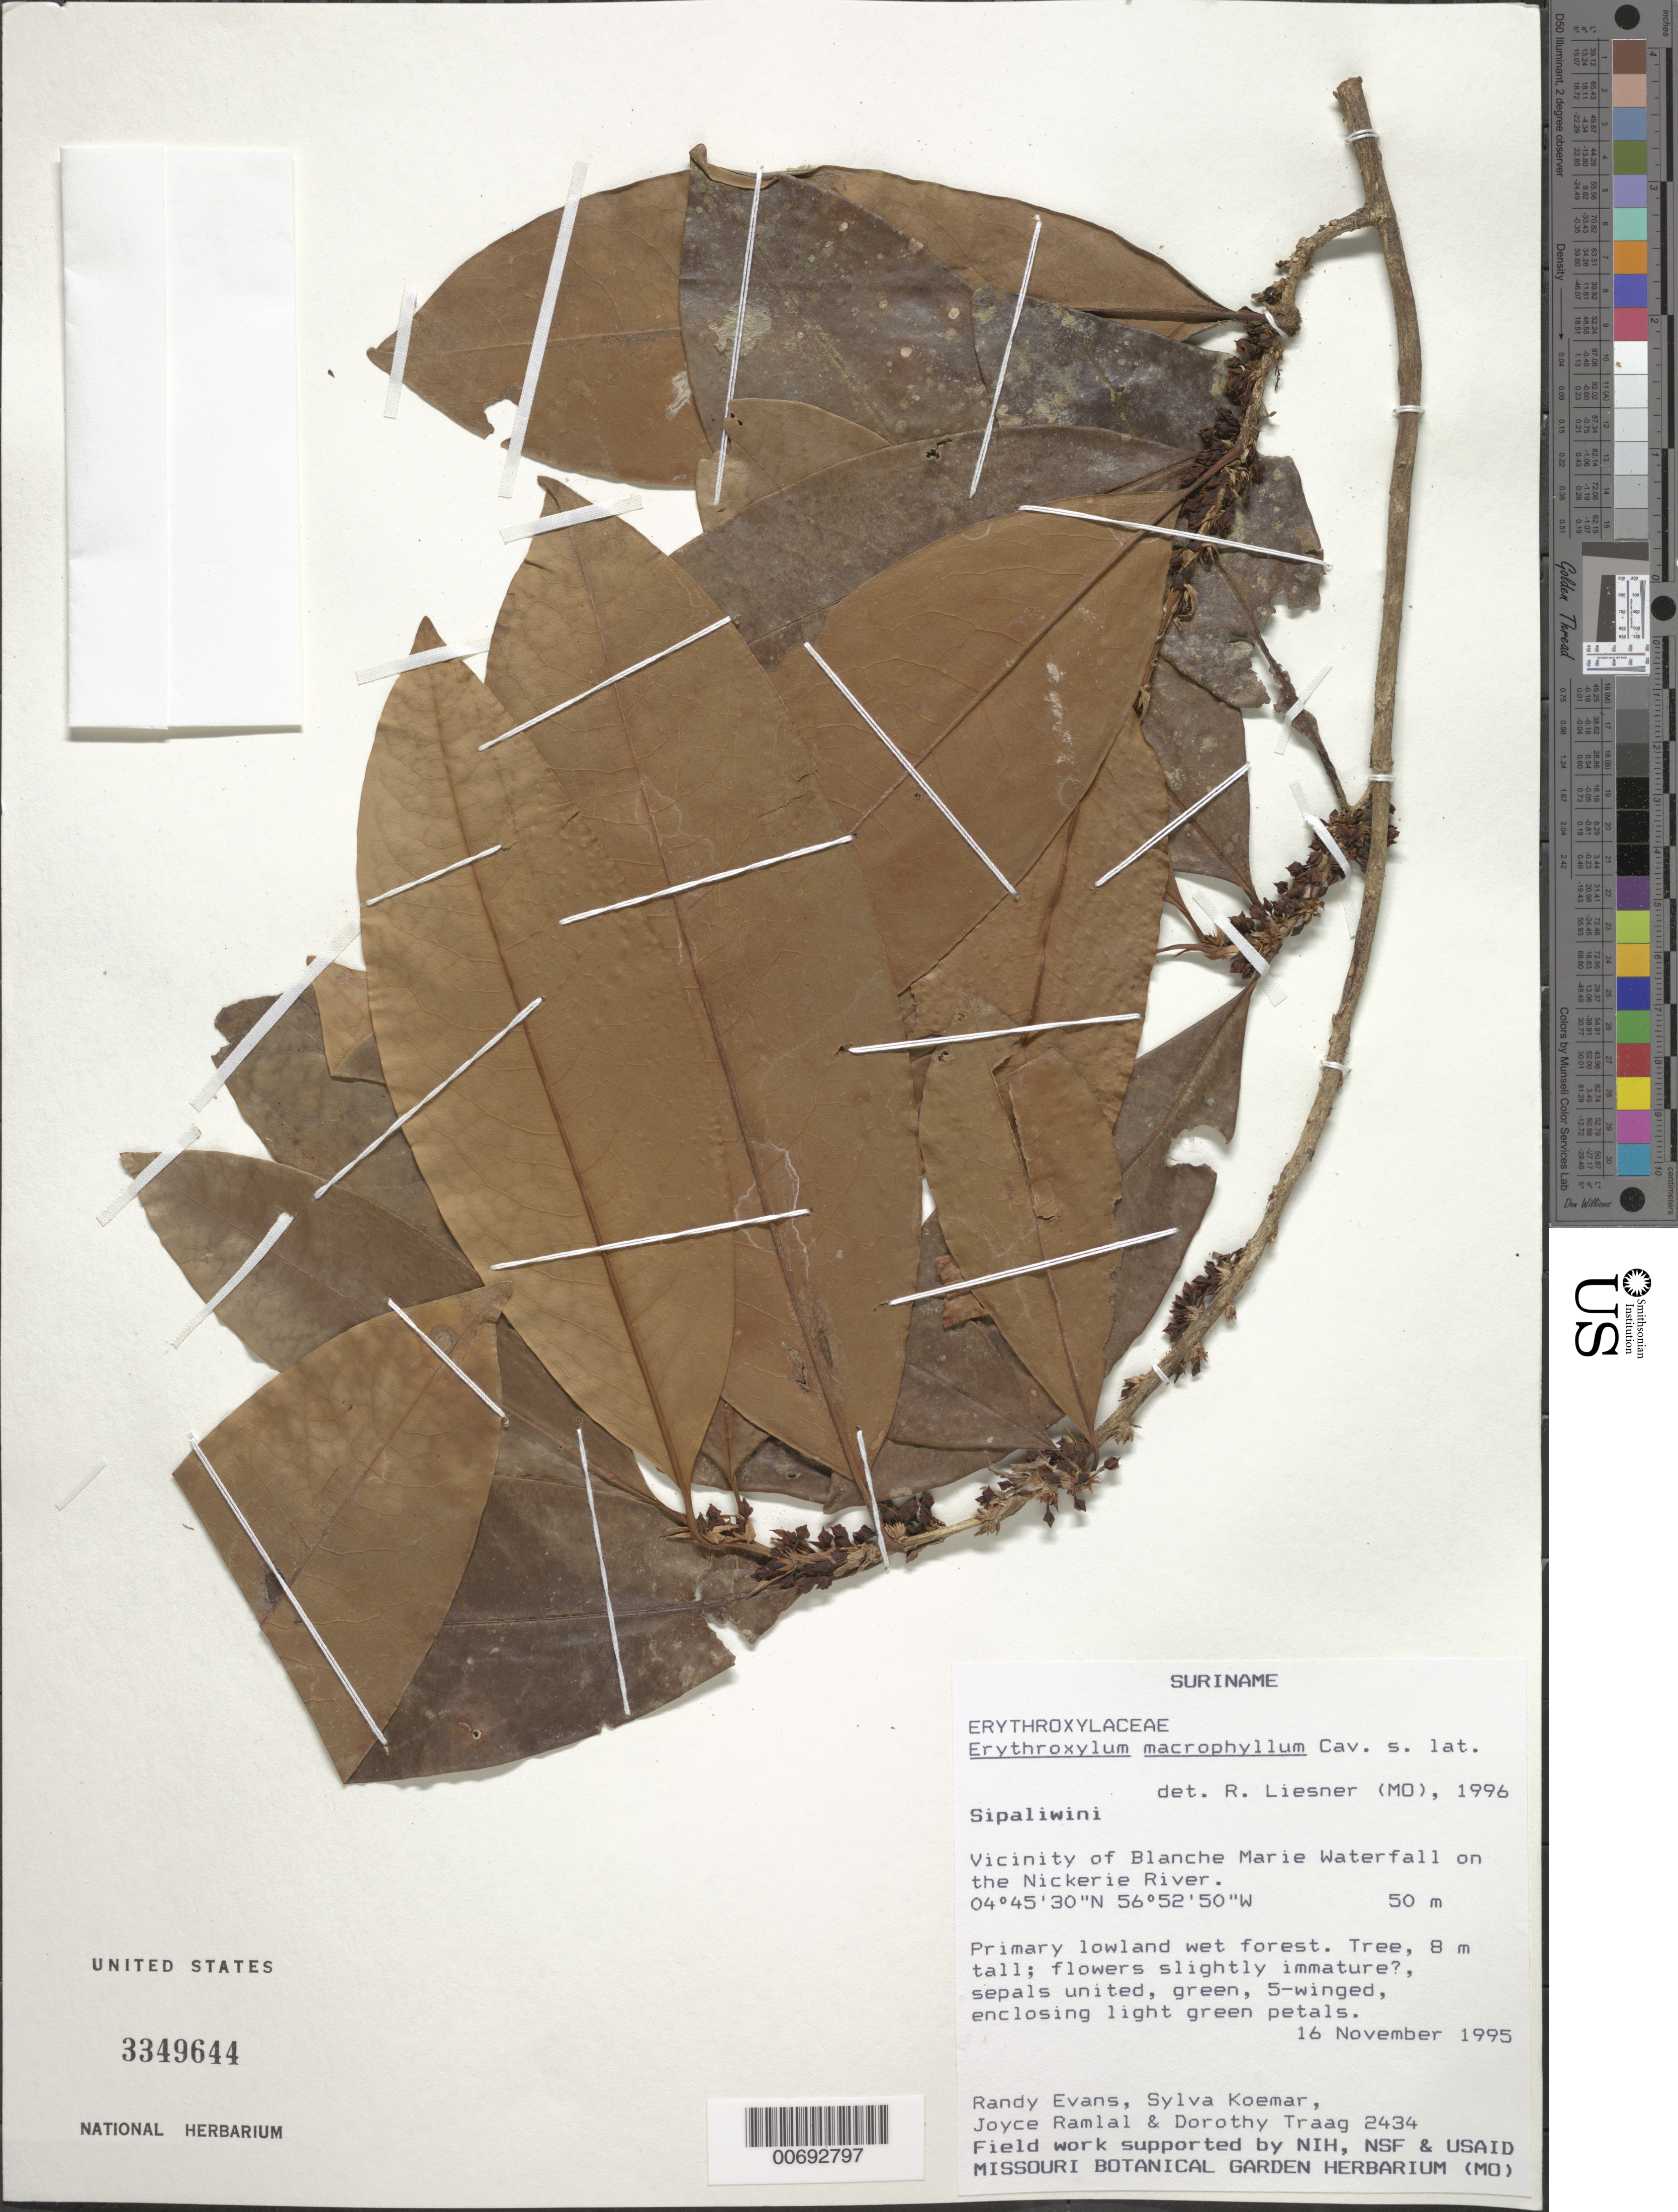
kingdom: Plantae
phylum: Tracheophyta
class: Magnoliopsida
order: Malpighiales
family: Erythroxylaceae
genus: Erythroxylum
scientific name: Erythroxylum macrophyllum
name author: Cav.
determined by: Liesner, R. L.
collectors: R. Evans, S. Koemar, J. Ramlal & D. Traag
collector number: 2434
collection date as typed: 16-Nov-95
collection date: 1995-11-16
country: Suriname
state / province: Sipaliwini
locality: Blanche Marie Waterfall, vic., on Nickerie R.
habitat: Primary lowland wet forest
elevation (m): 50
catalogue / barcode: US 3349644